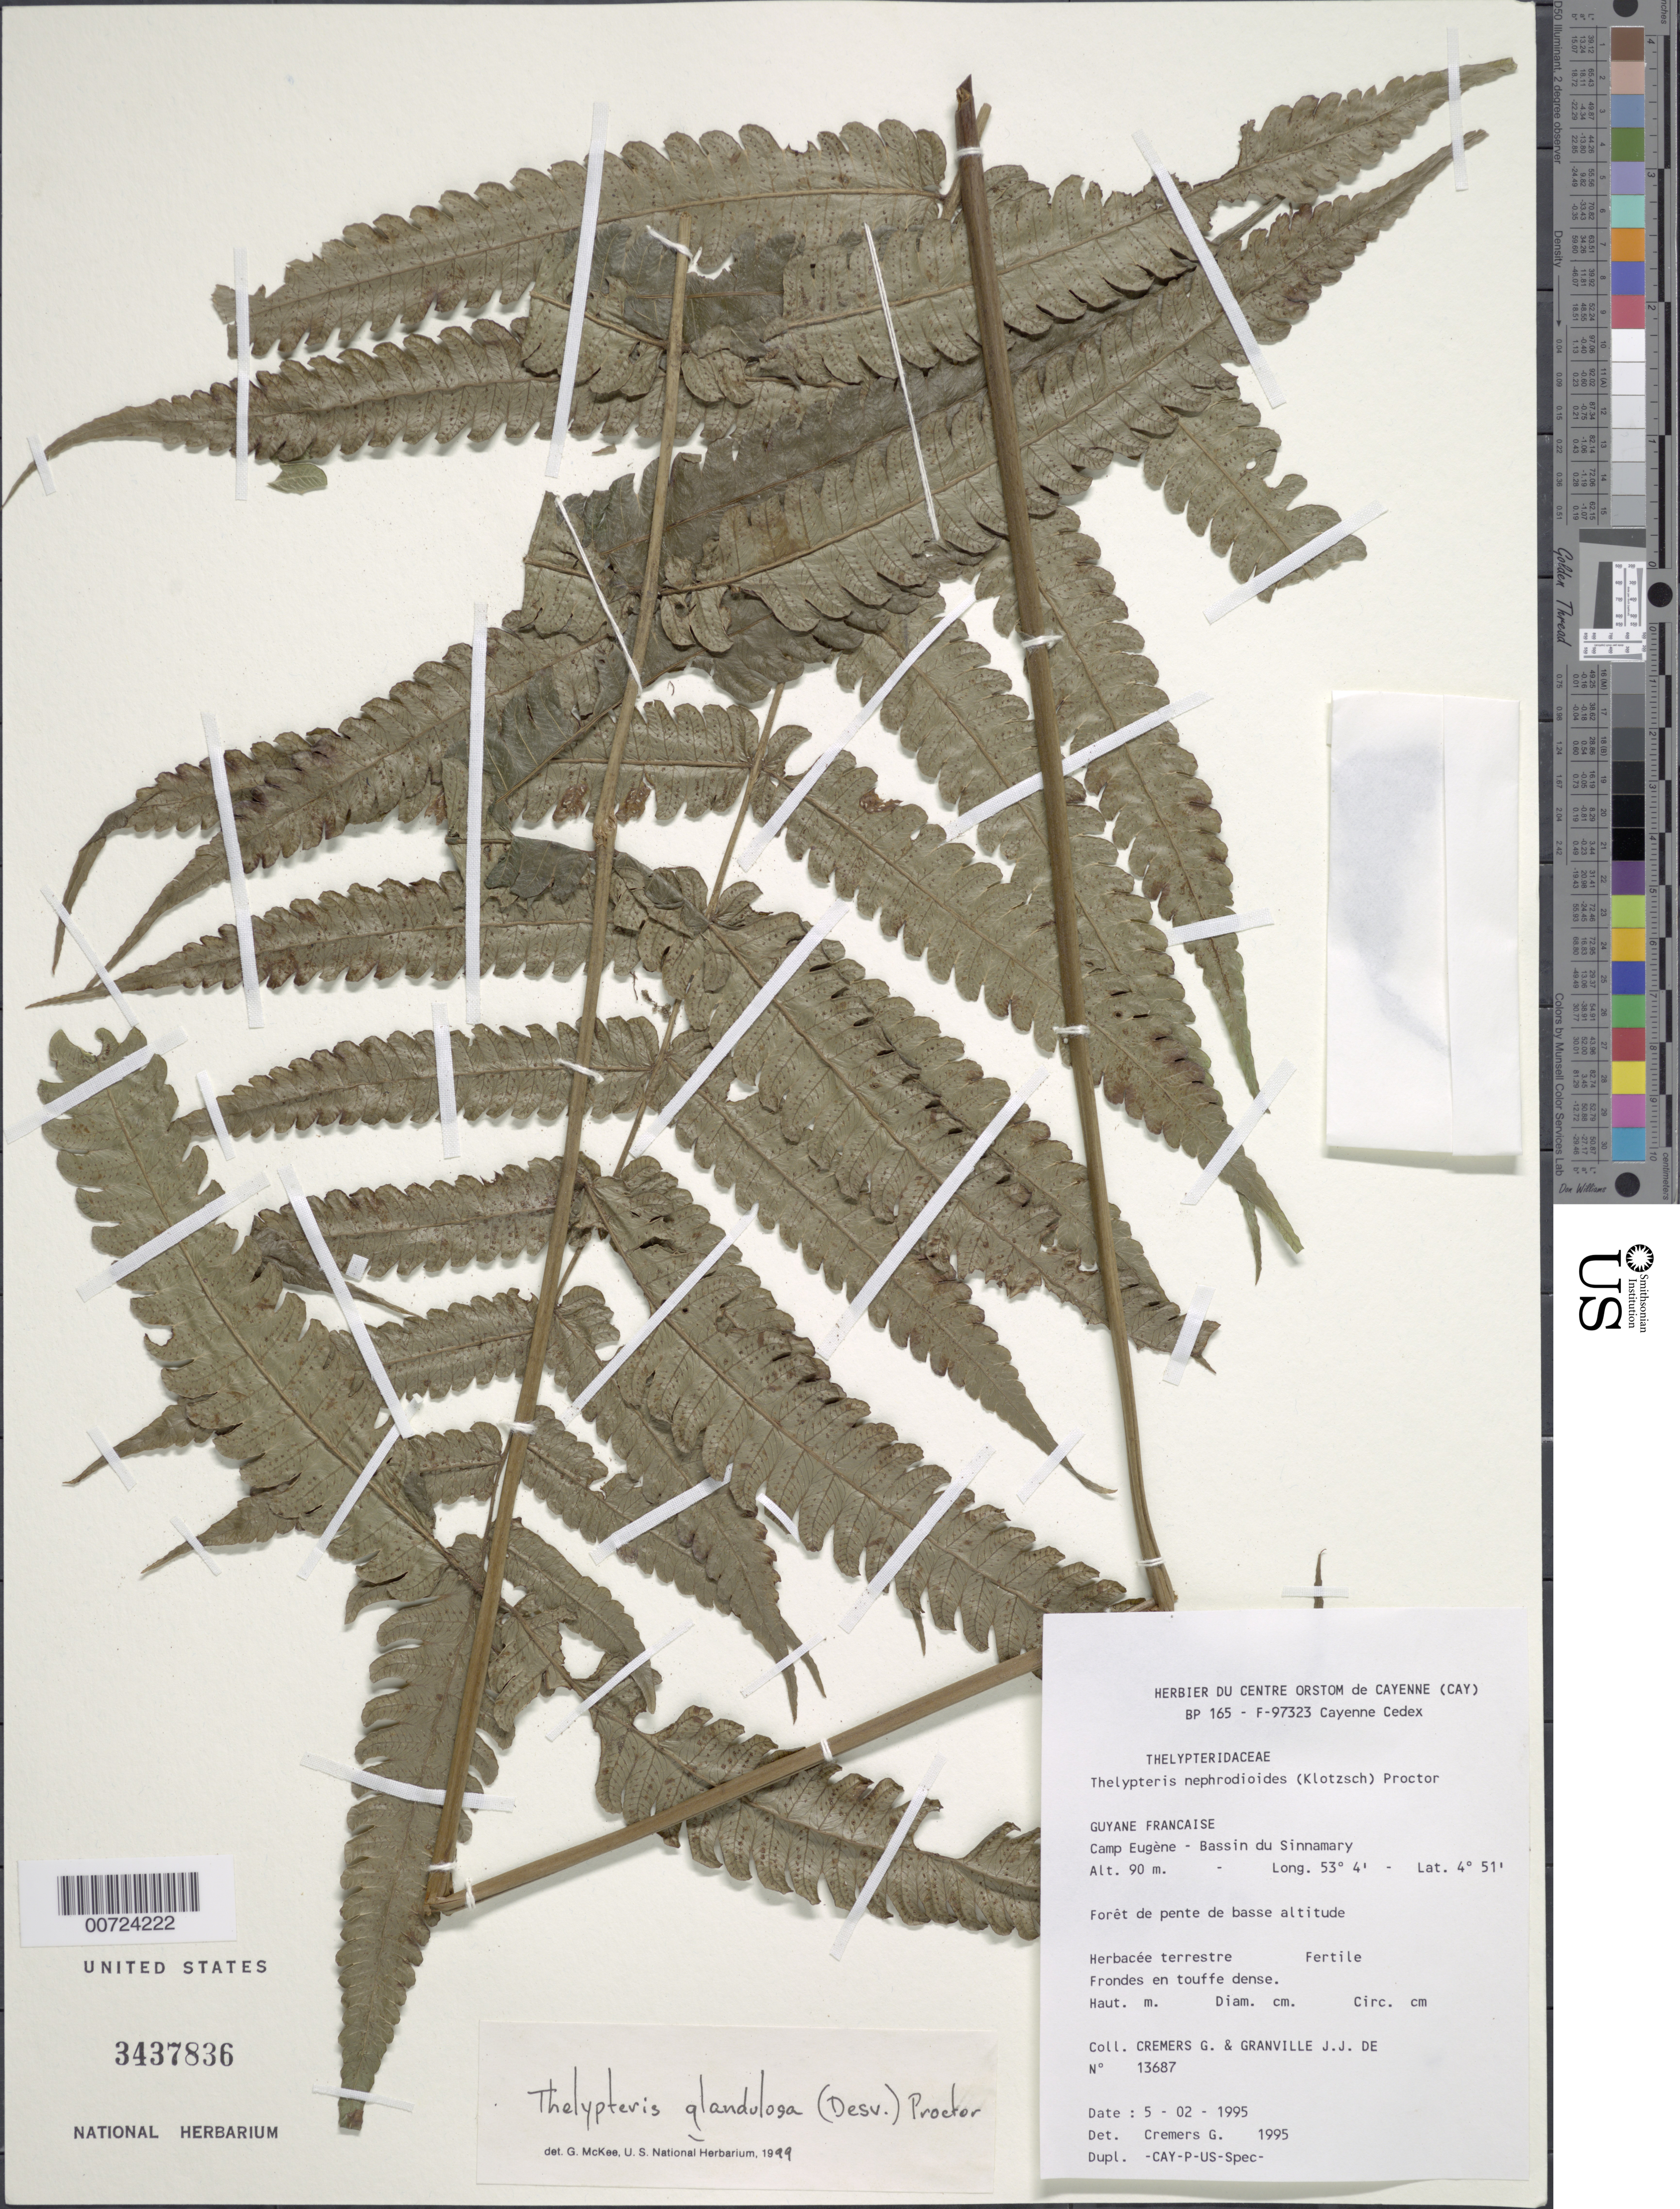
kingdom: Plantae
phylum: Tracheophyta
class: Polypodiopsida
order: Polypodiales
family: Thelypteridaceae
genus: Steiropteris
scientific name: Steiropteris glandulosa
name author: (Hook. f.) Pic. Serm.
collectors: G. Cremers & J.-J. de Granville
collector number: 13687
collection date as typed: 5-Feb-95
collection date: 1995-02-05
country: French Guiana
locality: Camp Eugène, Bassin du Sinnamary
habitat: Forest on low slope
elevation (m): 90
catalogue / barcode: US 3437836